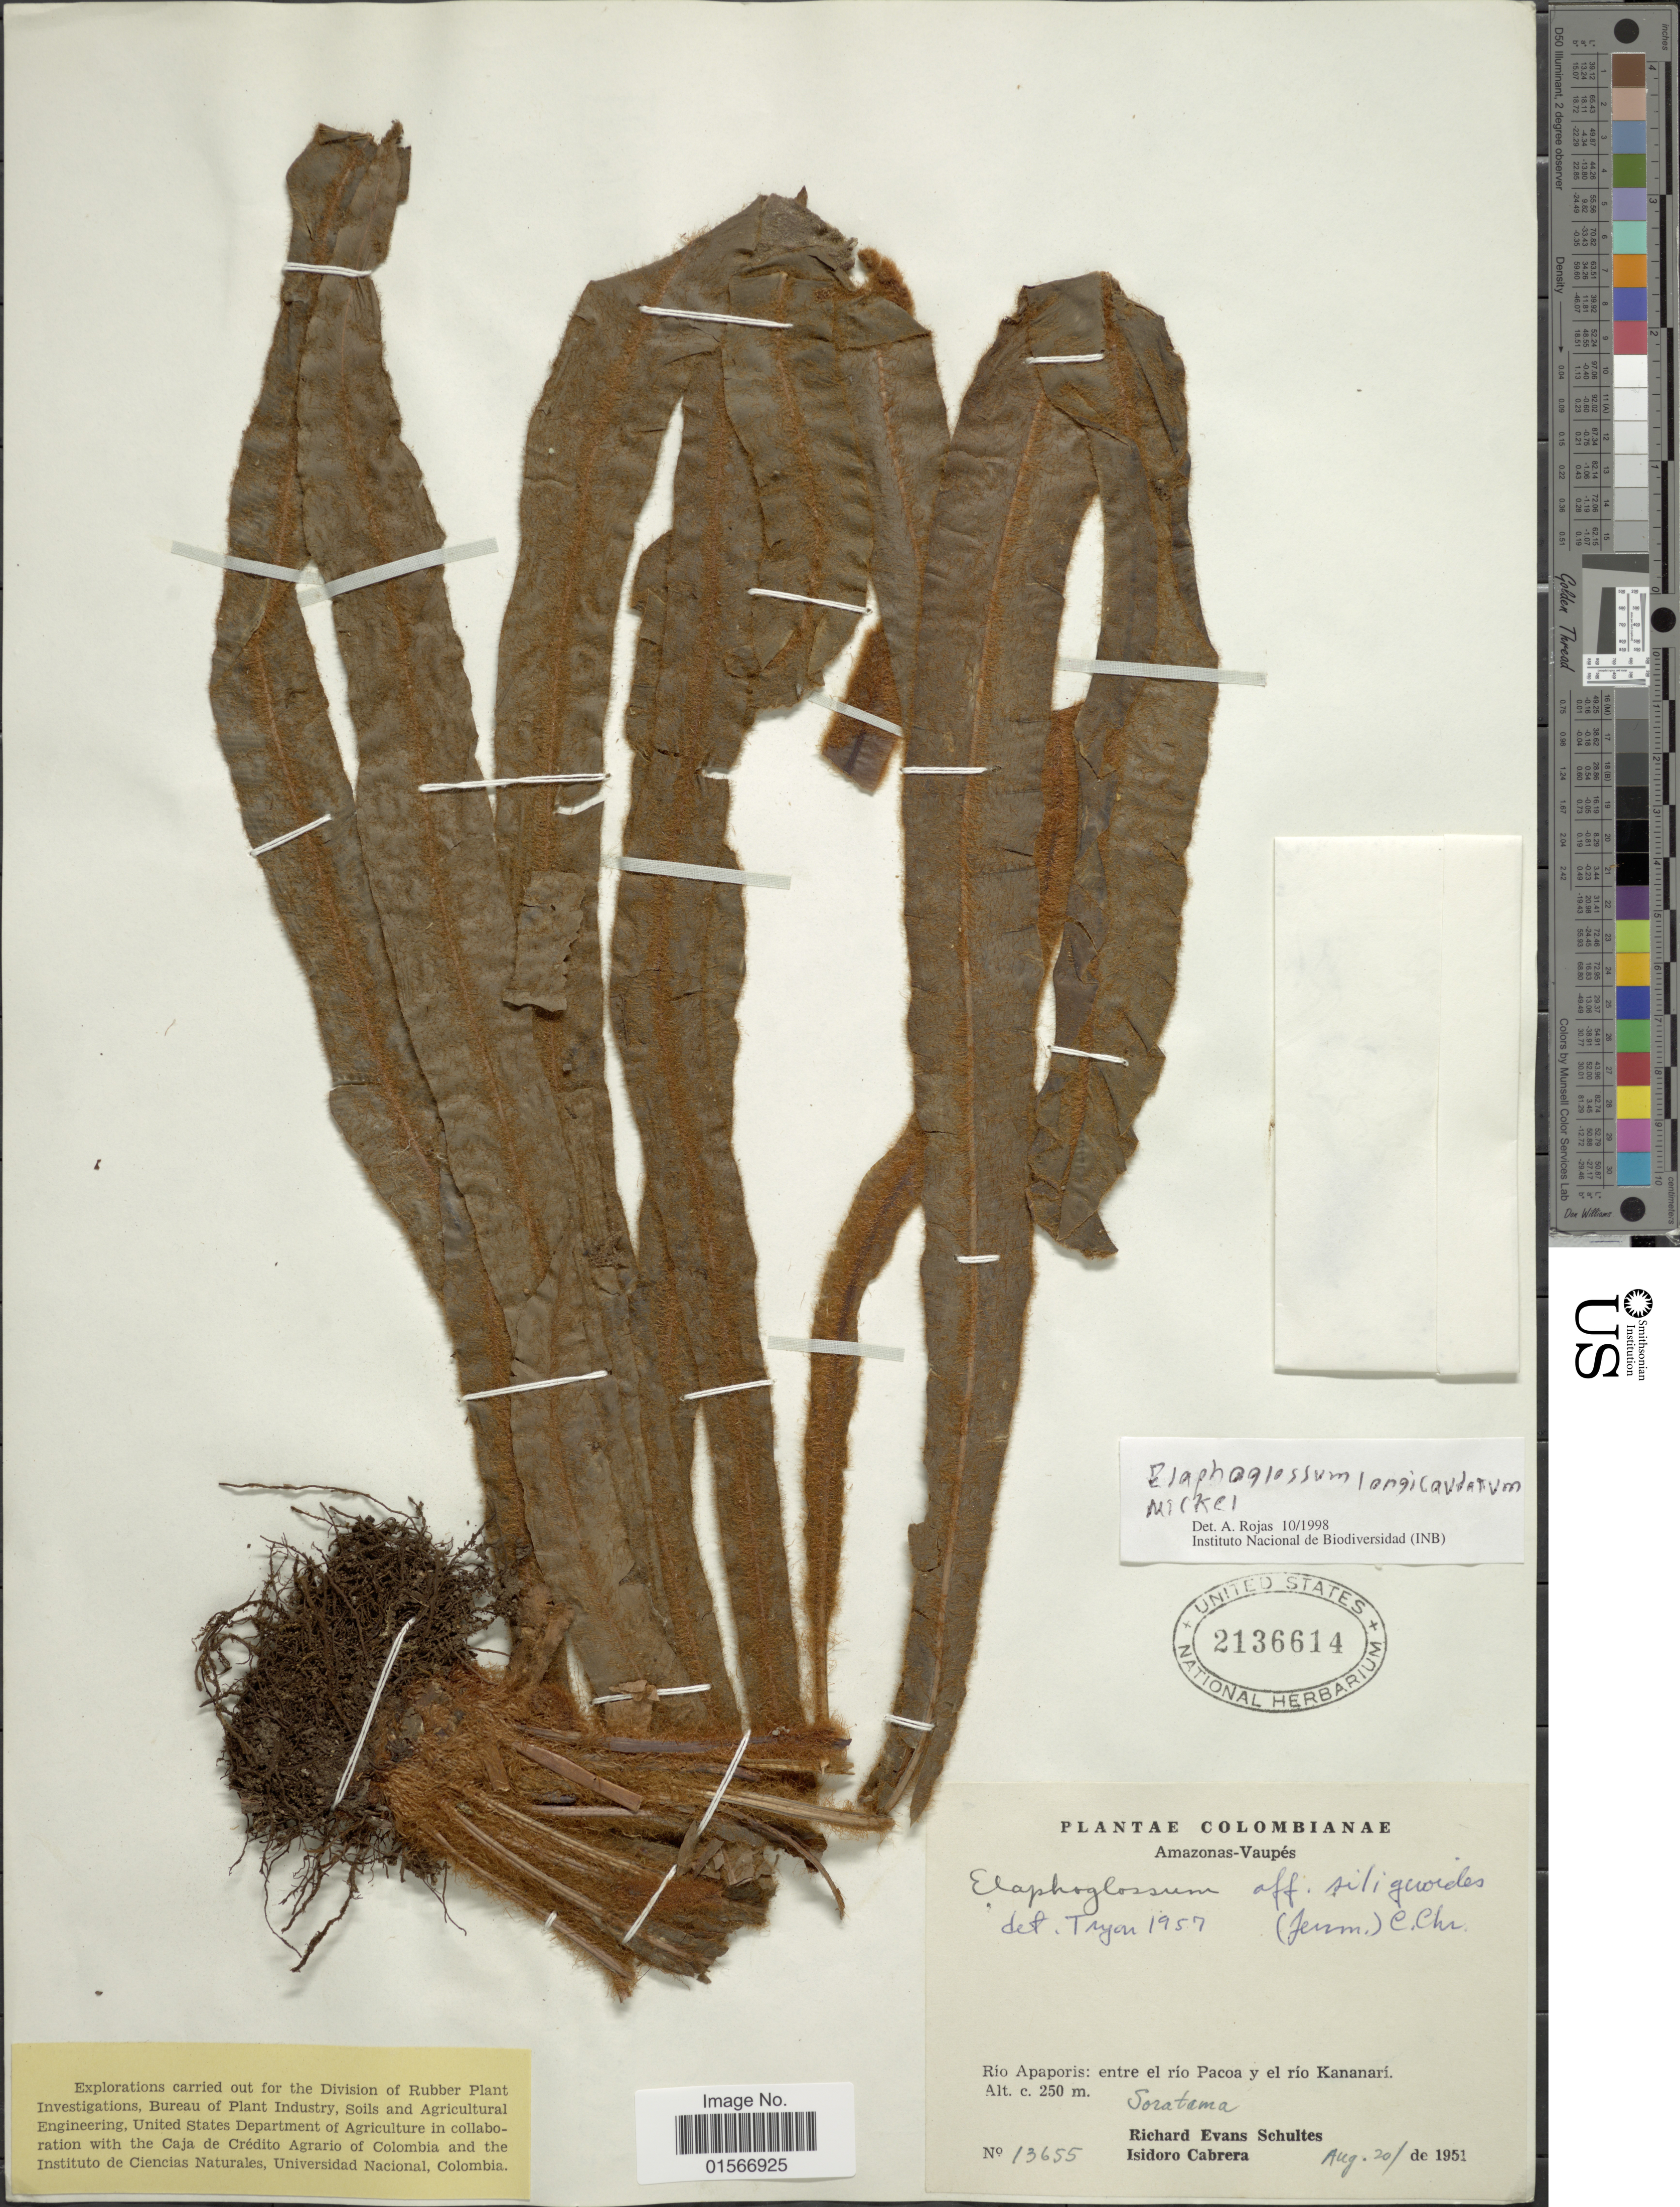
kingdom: Plantae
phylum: Tracheophyta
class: Polypodiopsida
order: Polypodiales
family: Dryopteridaceae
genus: Elaphoglossum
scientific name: Elaphoglossum longicaudatum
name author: Mickel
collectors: R. E. Schultes & I. Cabrera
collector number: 13655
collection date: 1951-08-20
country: Colombia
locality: Amazonas-Vaupés, Río Apaporis: entre el río Pacoa y el río Kananarí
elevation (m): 250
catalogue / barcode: US 2136614